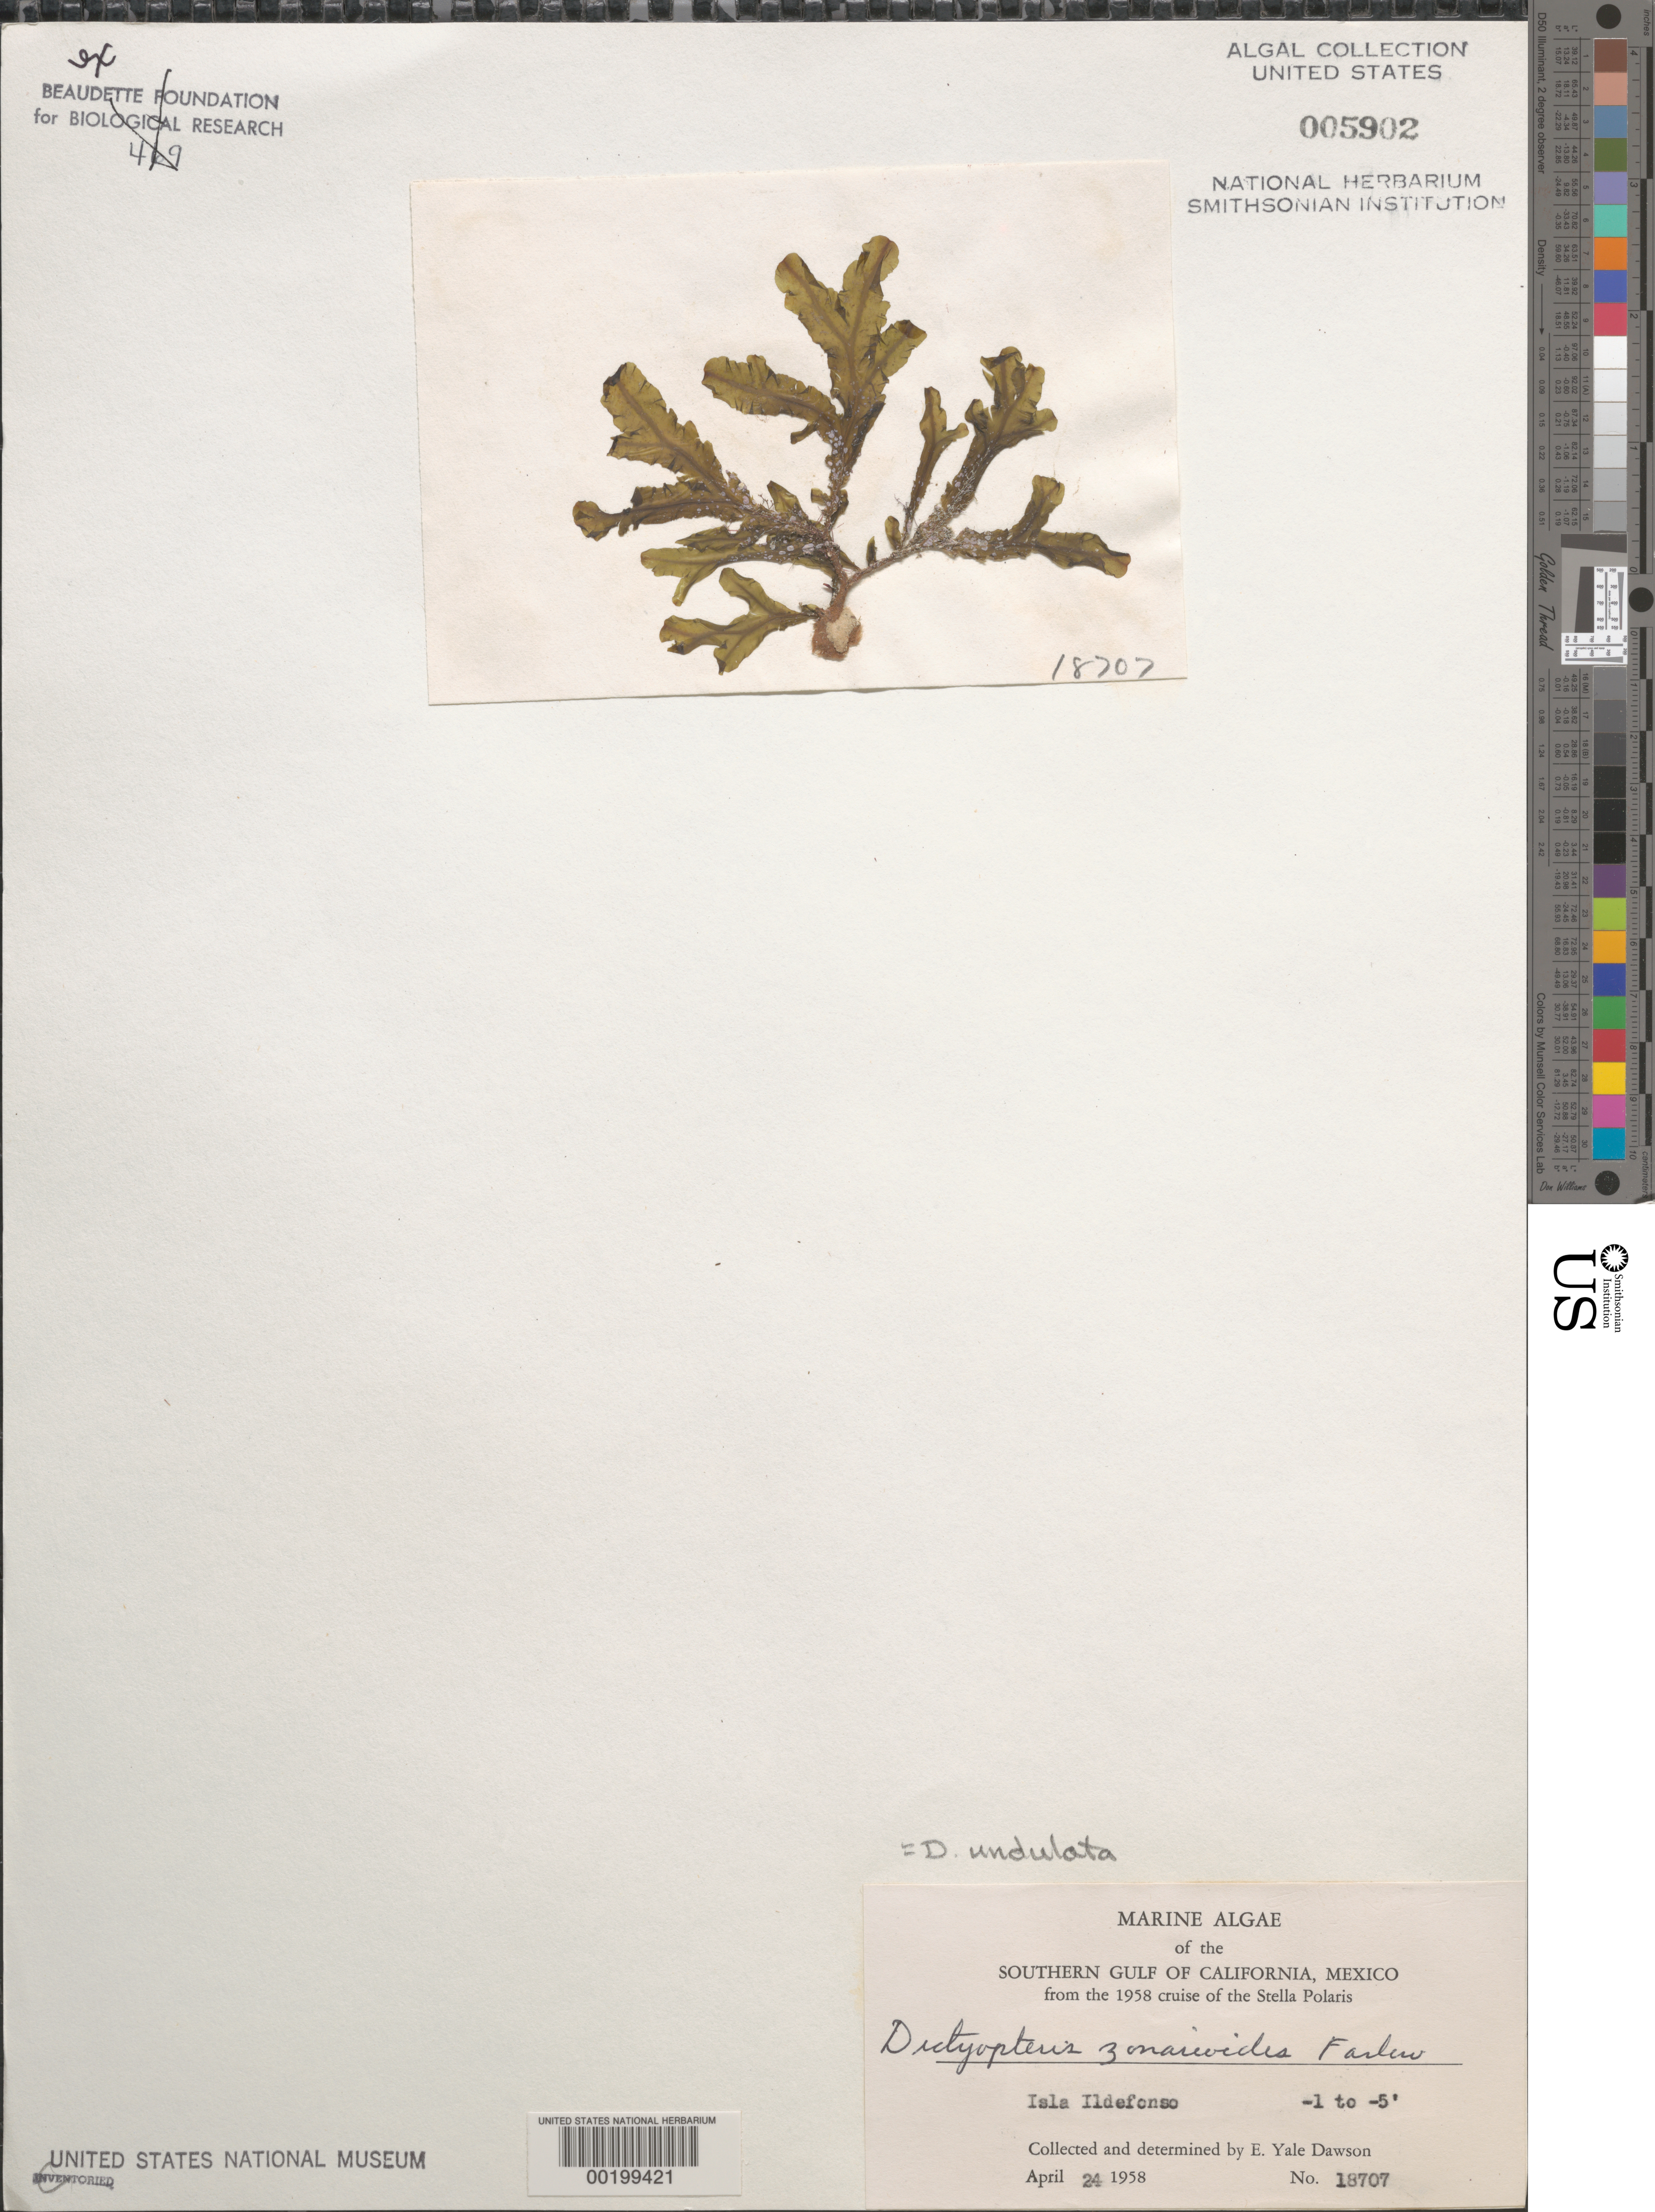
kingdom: Chromista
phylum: Ochrophyta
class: Phaeophyceae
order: Dictyotales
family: Dictyotaceae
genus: Dictyopteris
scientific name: Dictyopteris undulata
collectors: E. Y. Dawson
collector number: EYD 18707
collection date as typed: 24 Apr 1958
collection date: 1958-04-24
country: Mexico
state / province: Baja California Sur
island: Isla Ildefonso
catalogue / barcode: US 5902